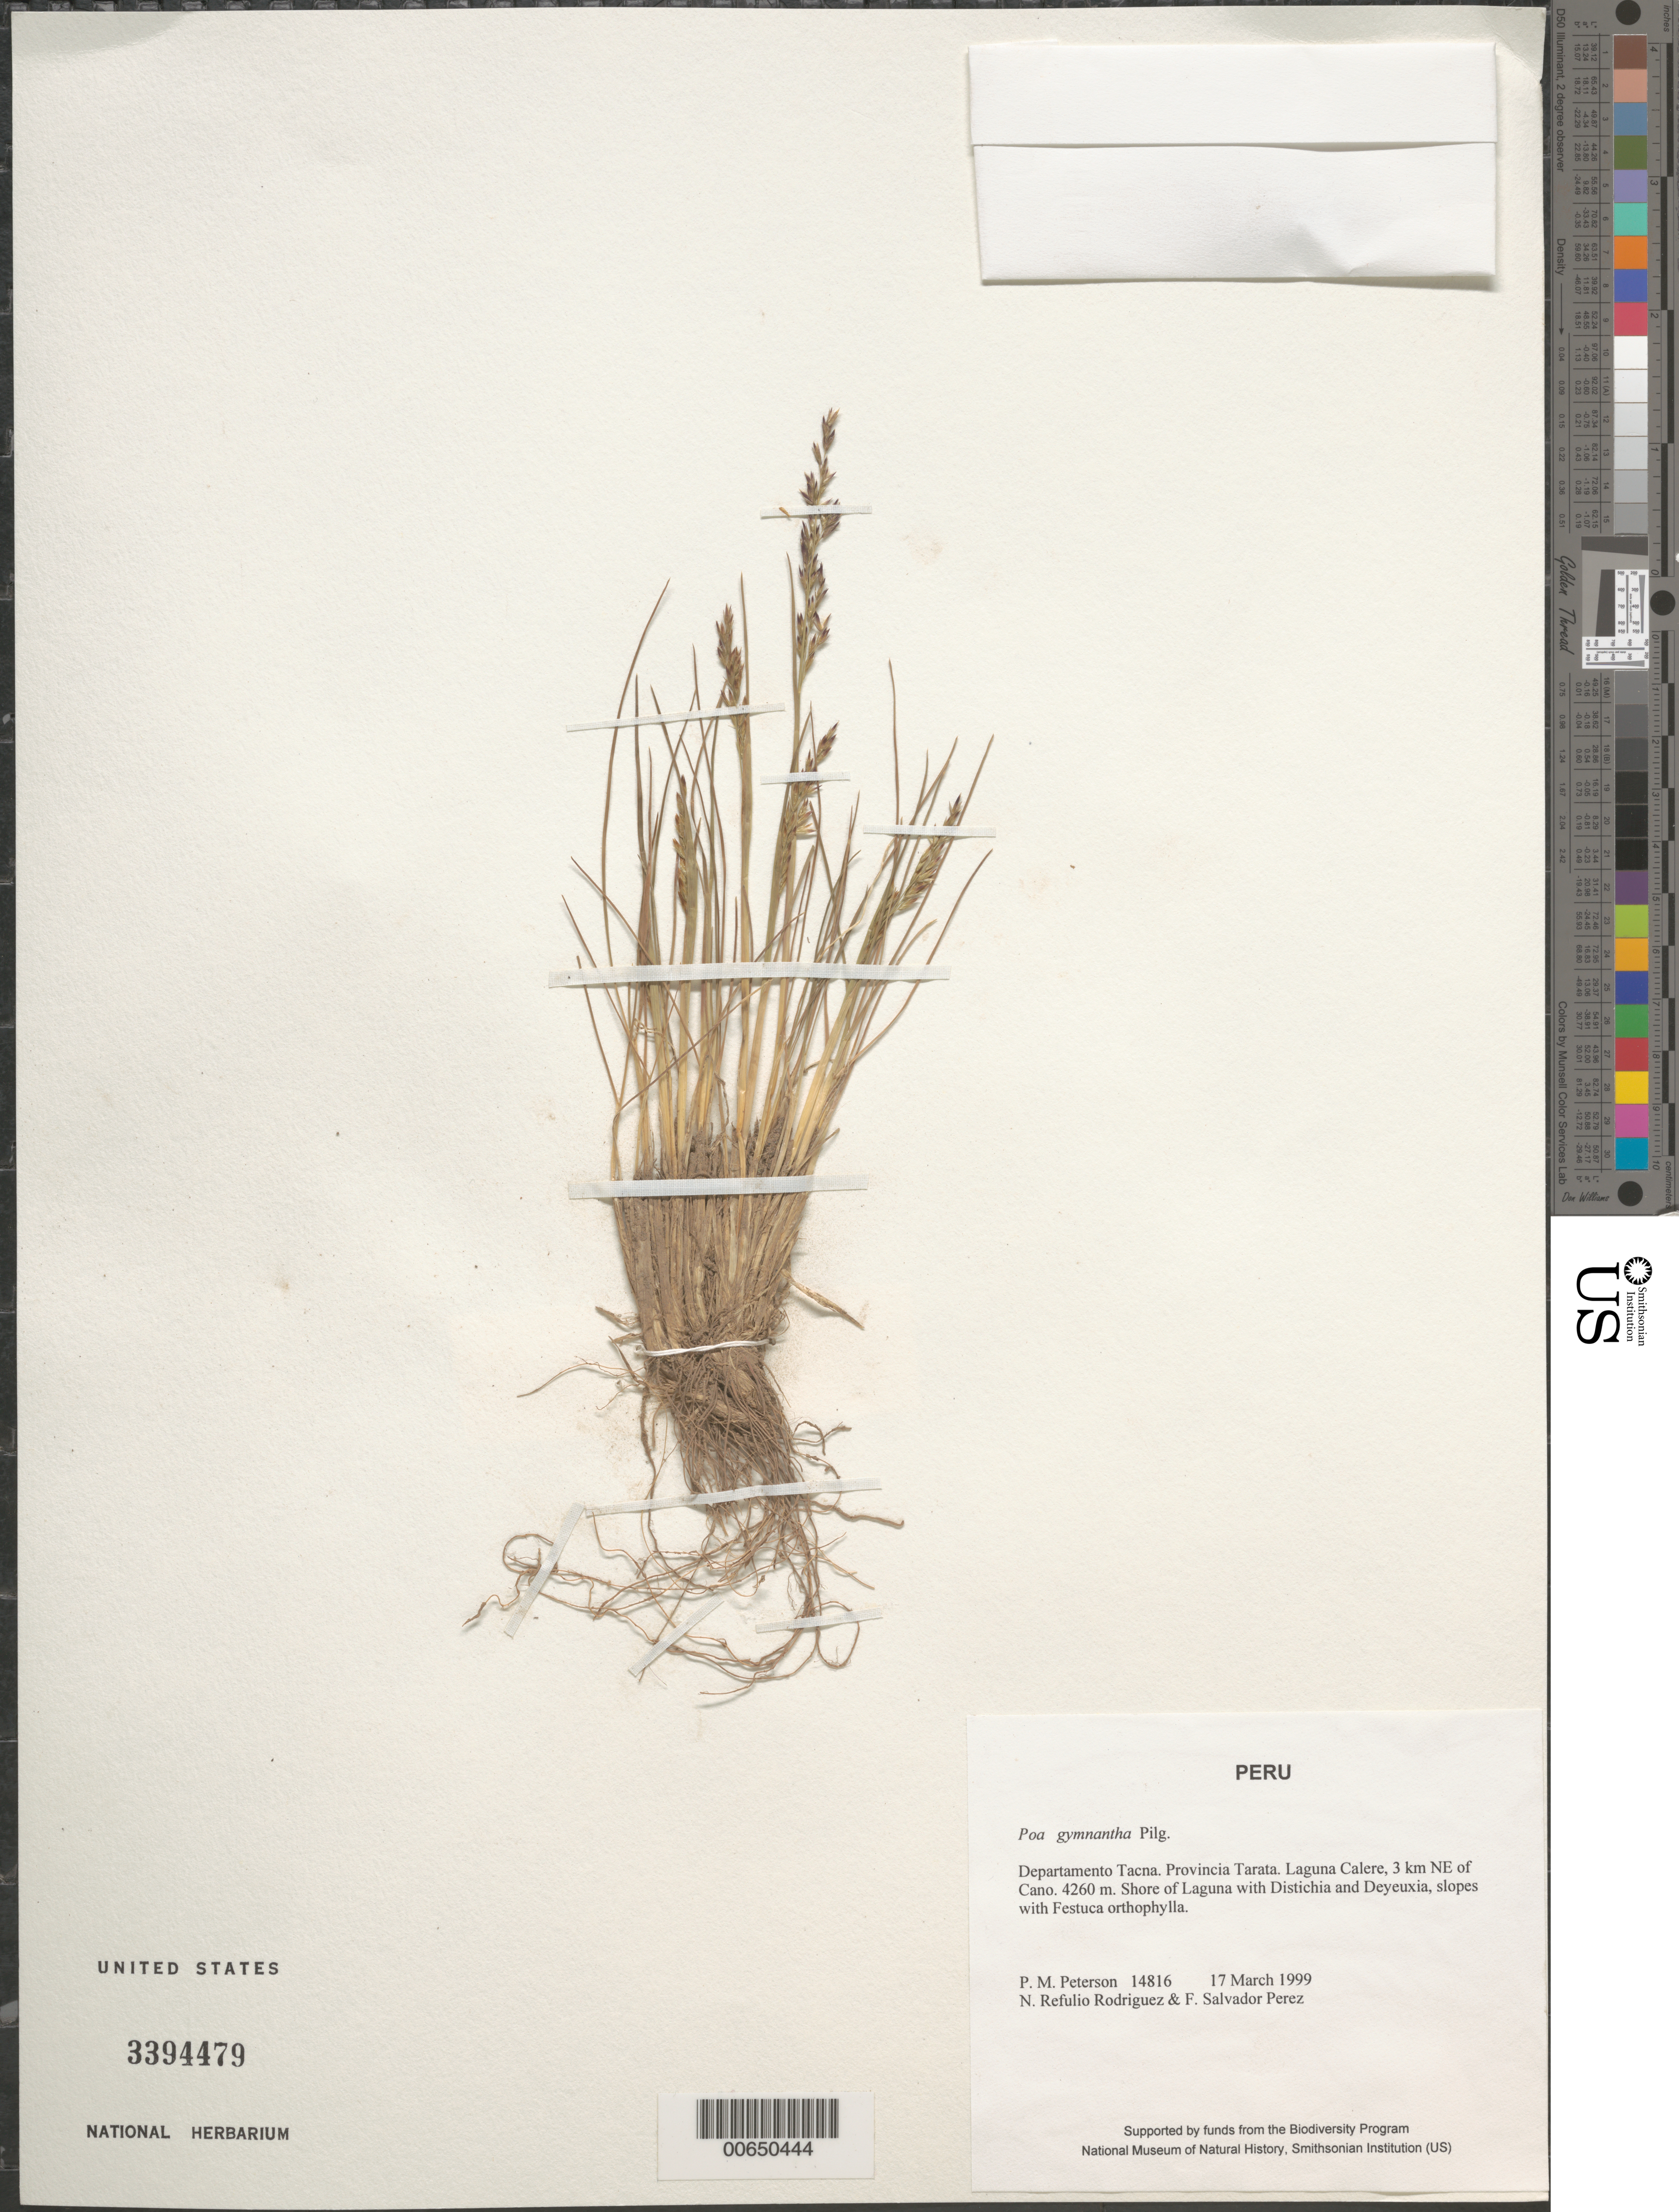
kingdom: Plantae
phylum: Tracheophyta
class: Liliopsida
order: Poales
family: Poaceae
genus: Poa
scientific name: Poa gymnantha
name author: Pilg.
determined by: Soreng, Robert J., Research Associate (BOT), Smithsonian Institution - National Museum of Natural History (UNITED STATES)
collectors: P. M. Peterson, N. Refulio-Rodríguez & F. Salvador Perez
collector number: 14816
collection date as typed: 17 Mar 1999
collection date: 1999-03-17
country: Peru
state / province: Tacna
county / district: Tarata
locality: Laguna Calere, 3 km NE of Cano.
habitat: Shore of Laguna with Distichia and Deyeuxia, slopes with Festuca orthophylla.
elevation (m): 4260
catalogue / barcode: US 3394479